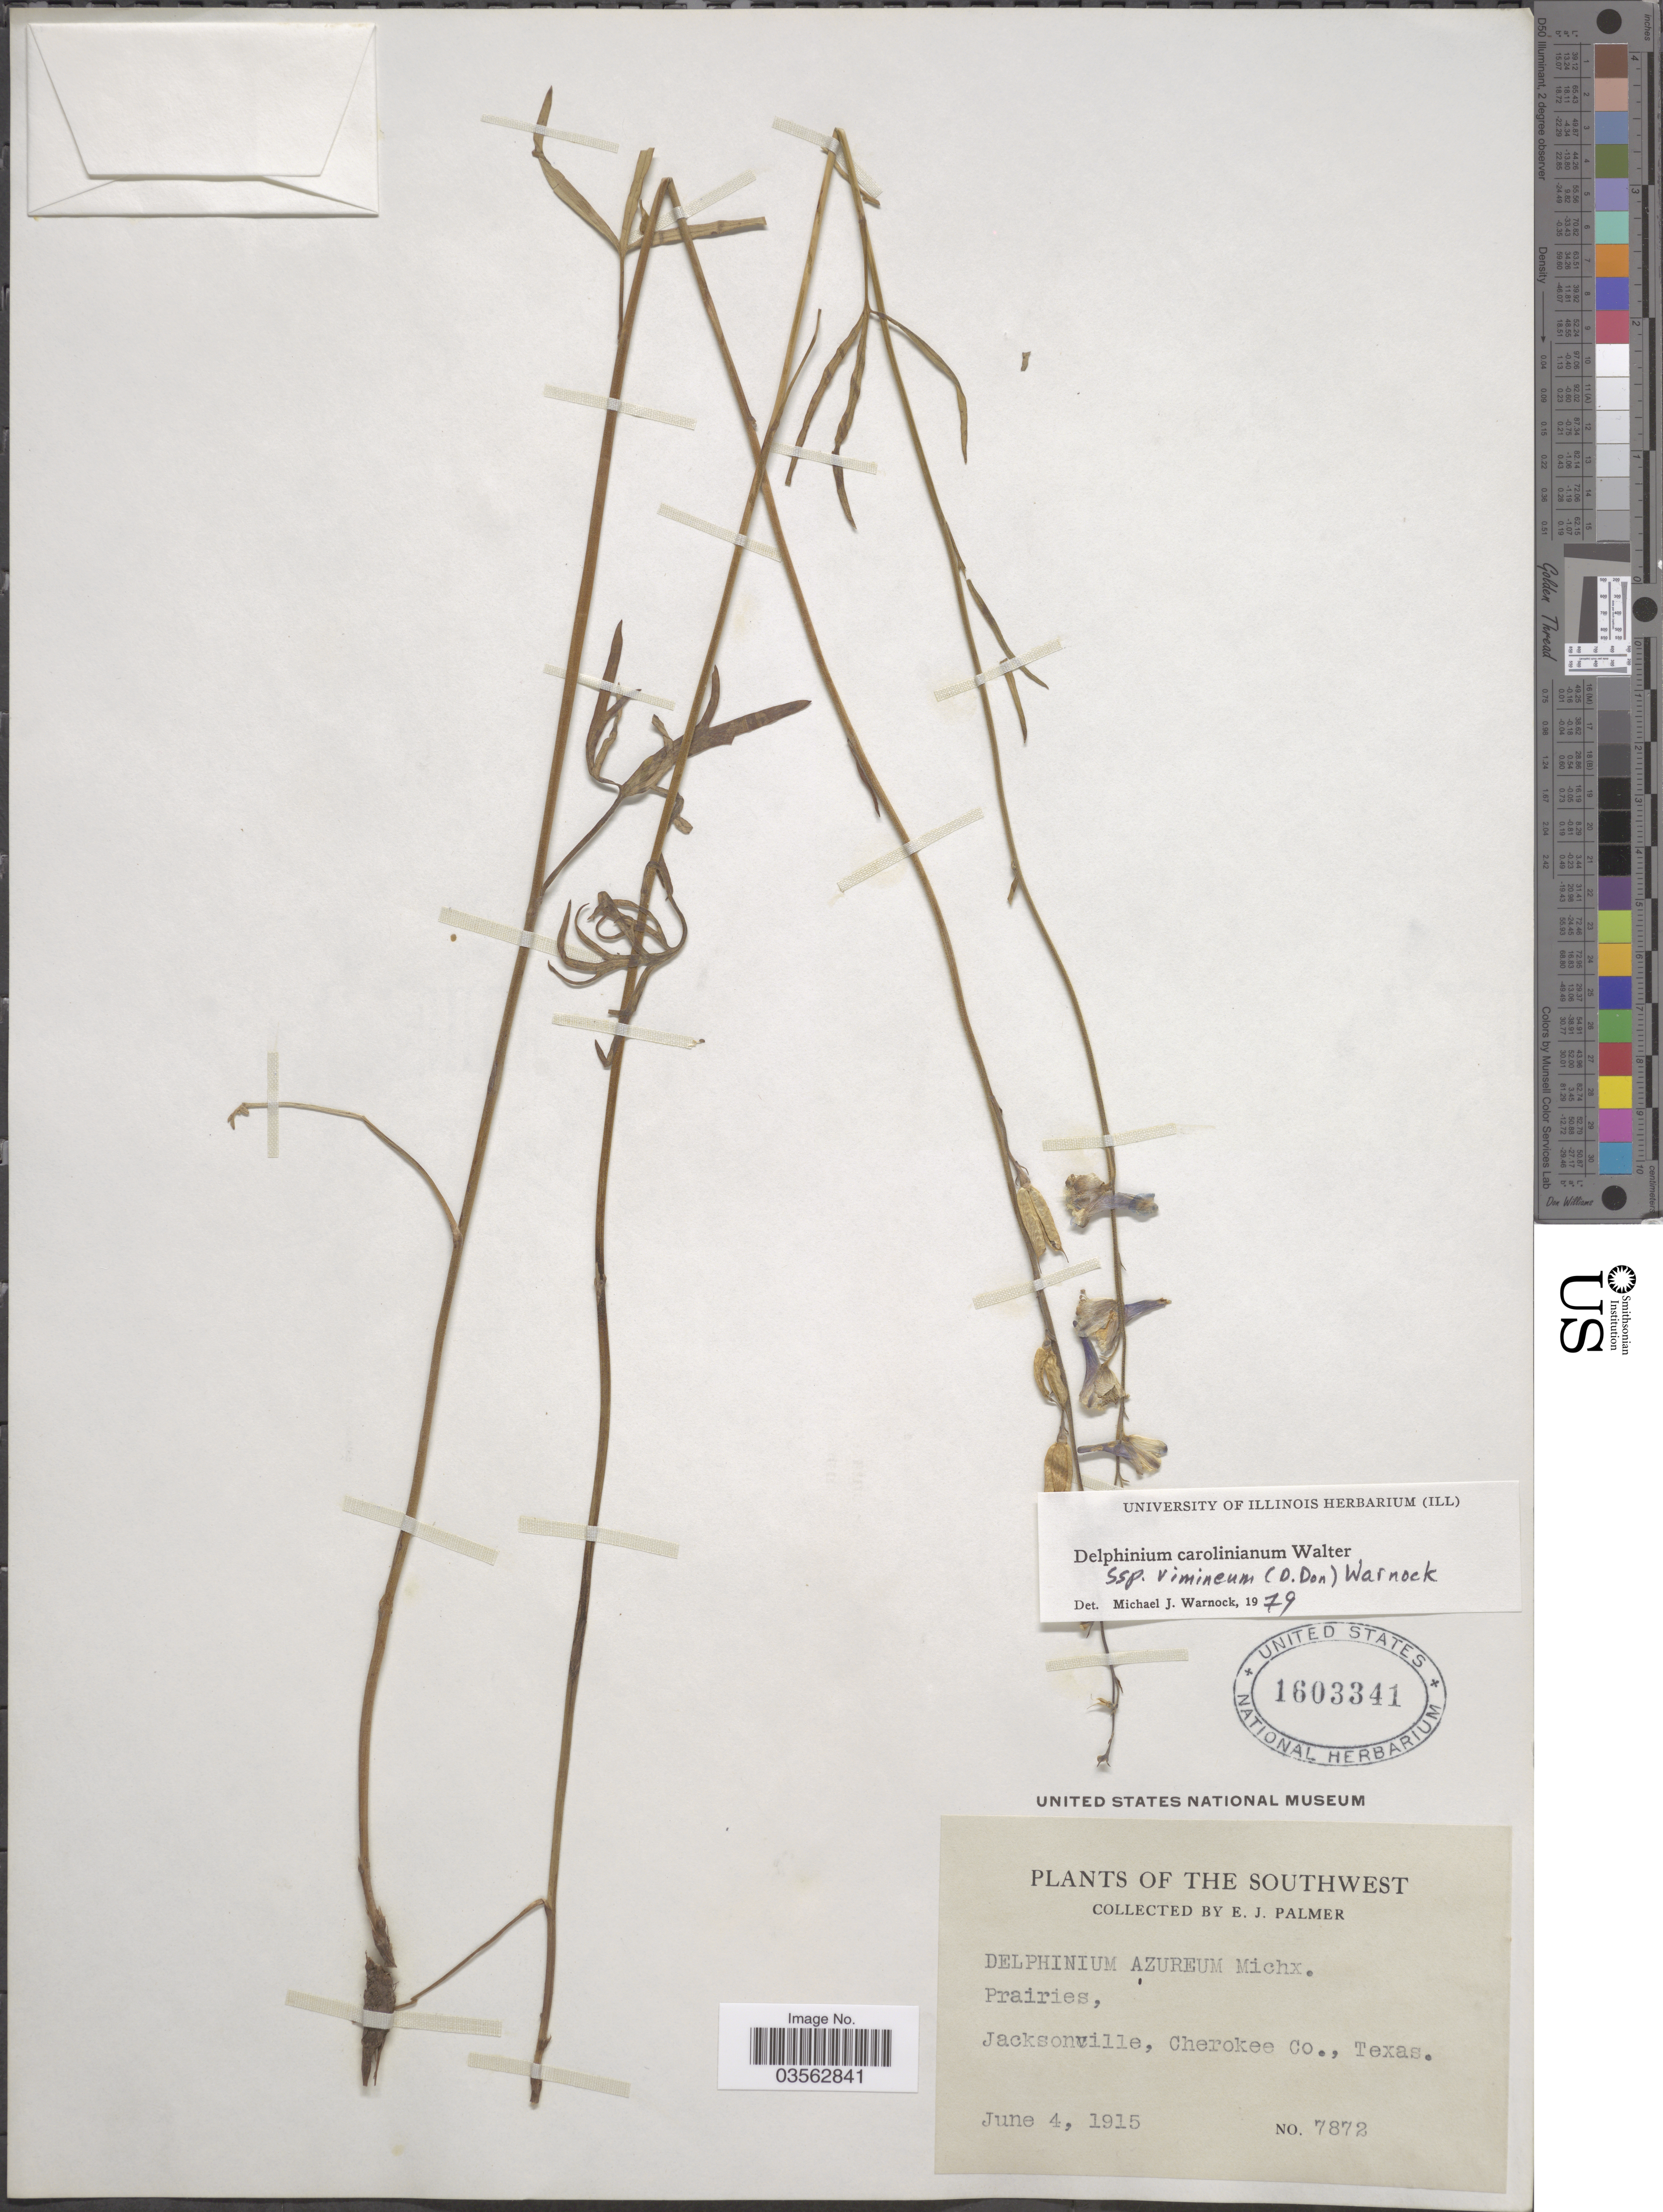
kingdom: Plantae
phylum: Tracheophyta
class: Magnoliopsida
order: Ranunculales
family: Ranunculaceae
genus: Delphinium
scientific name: Delphinium carolinianum subsp. vimineum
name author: Walter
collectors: E. J. Palmer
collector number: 7872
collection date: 1915-06-04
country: United States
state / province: Texas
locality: The Southwest. Prairies, Jacksonville, Cherokee Co.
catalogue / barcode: US 1603341